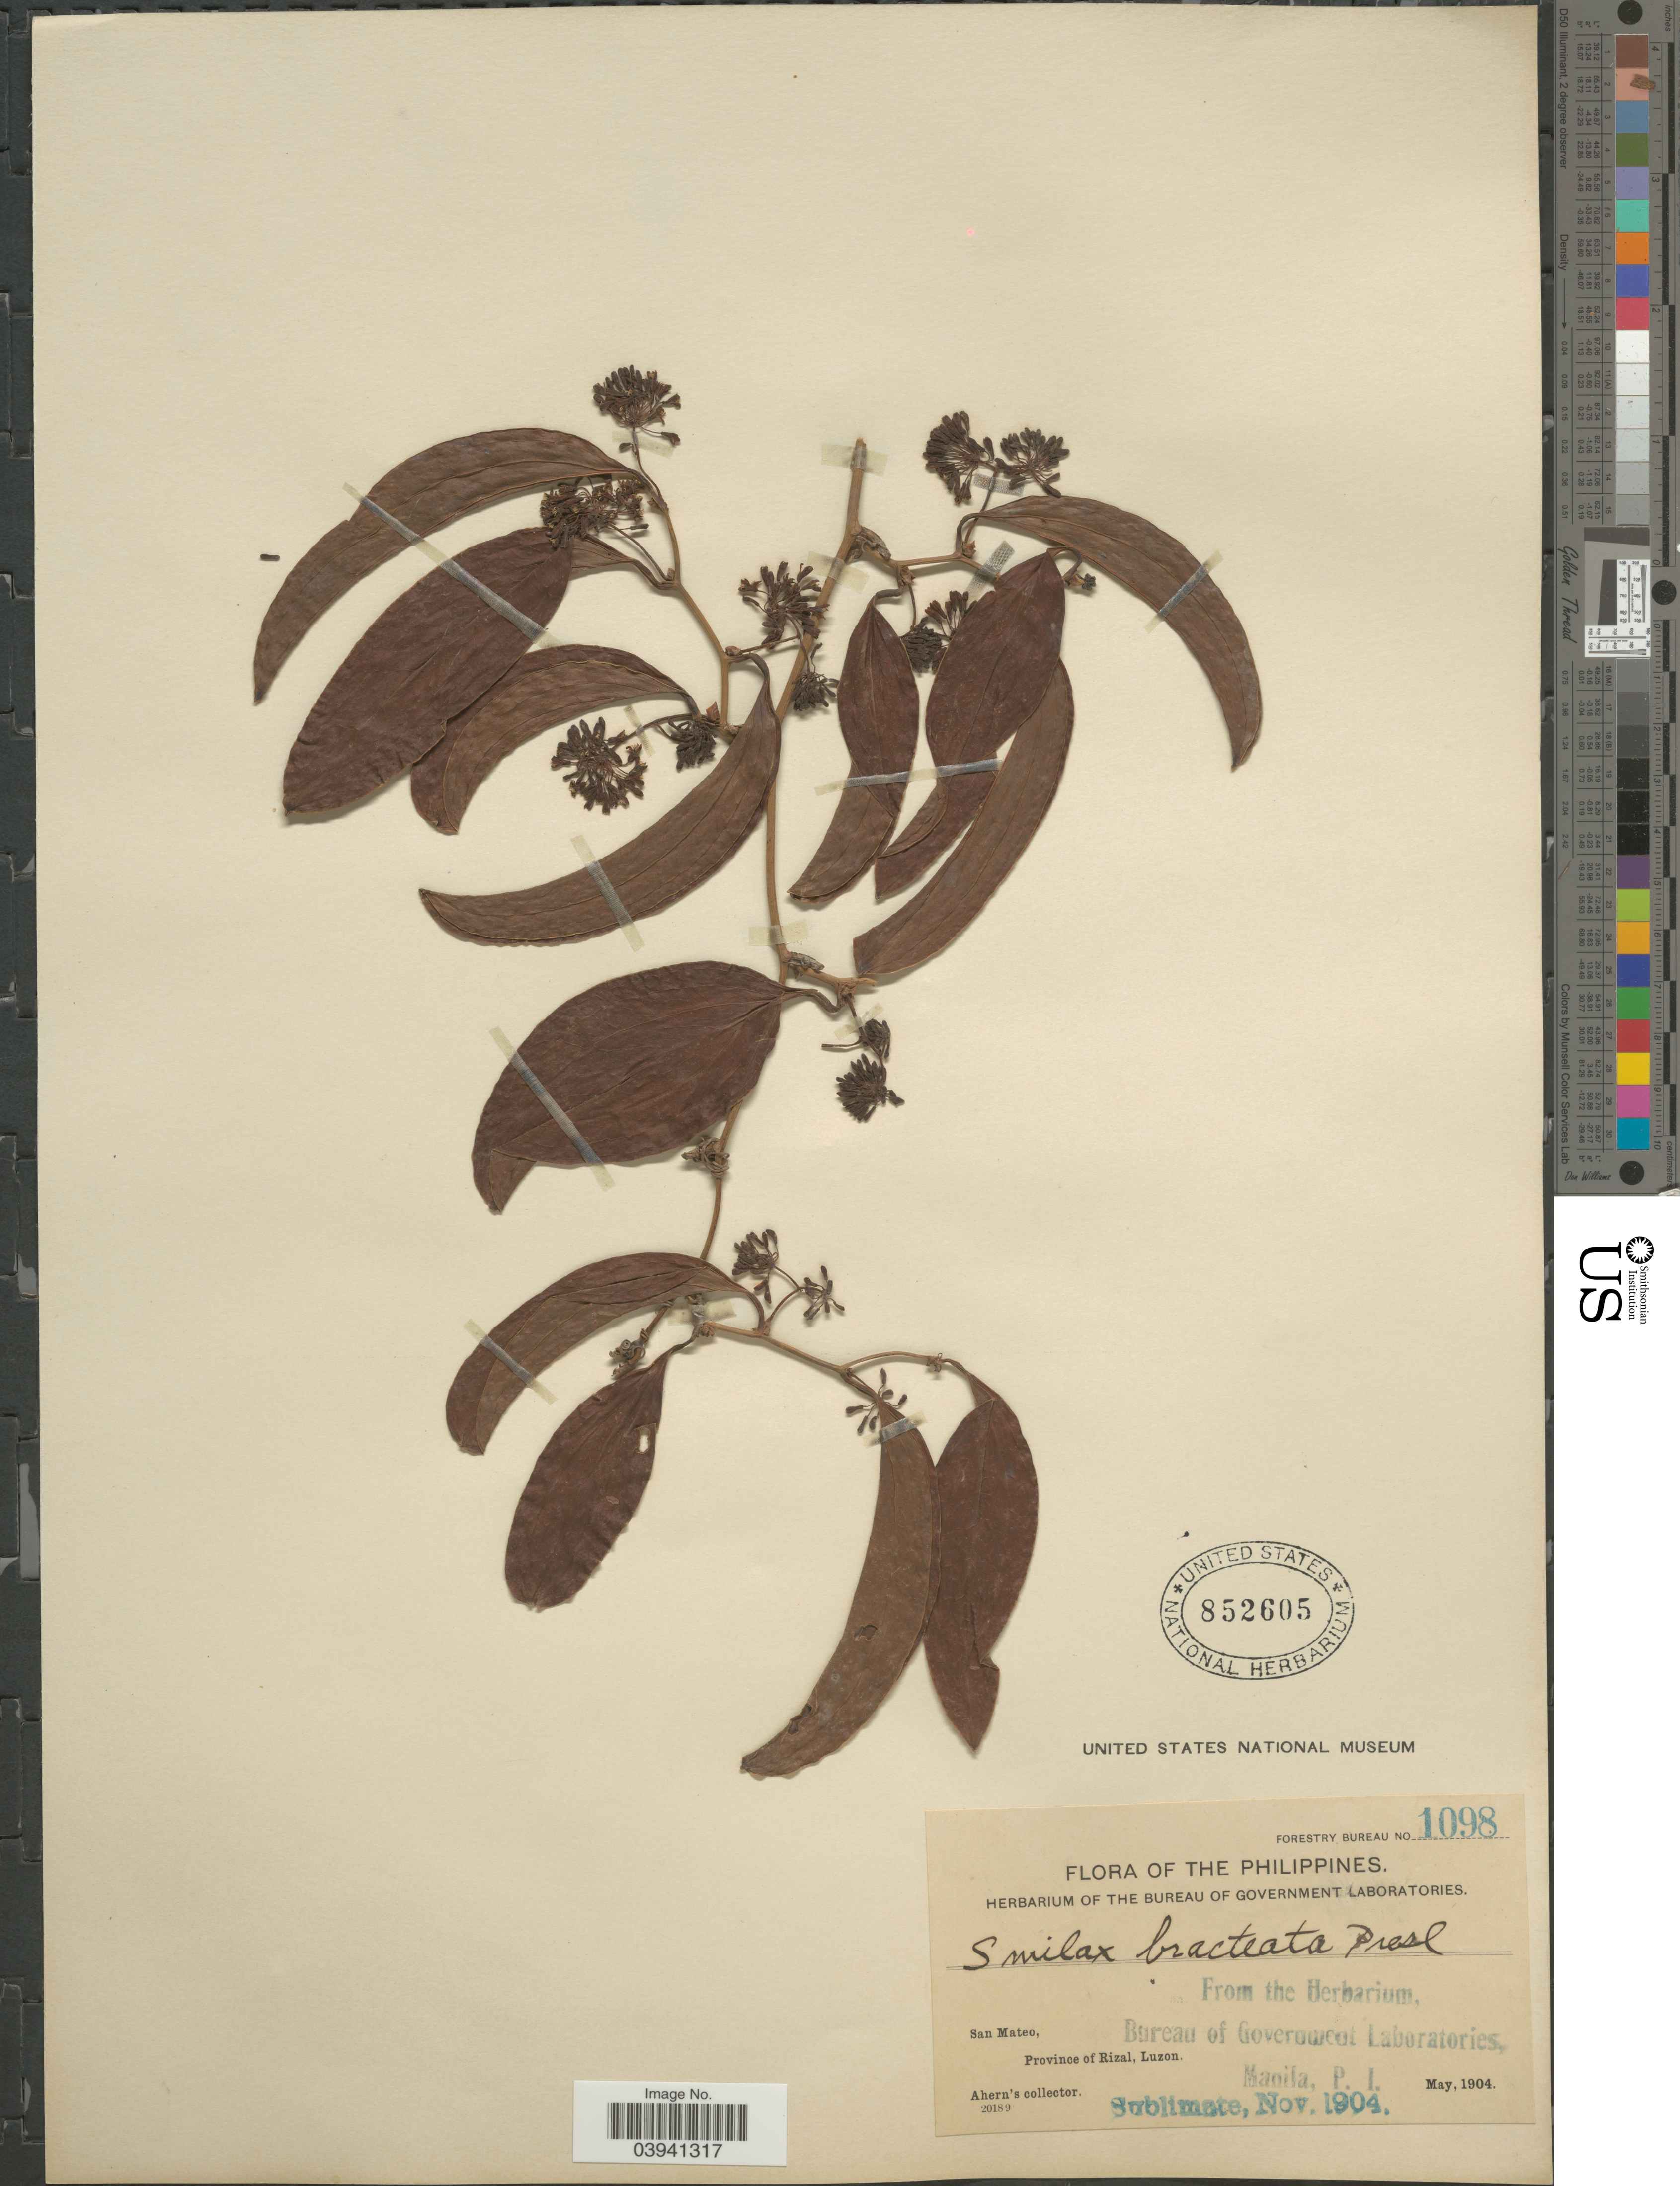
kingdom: Plantae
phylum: Tracheophyta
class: Liliopsida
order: Liliales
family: Smilacaceae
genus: Smilax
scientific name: Smilax bracteata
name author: C. Presl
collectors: Ahern's collector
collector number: Forestry Bureau 1098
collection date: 1904-05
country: Philippines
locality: San Mateo, Province of Rizal, Luzon.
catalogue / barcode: US 852605